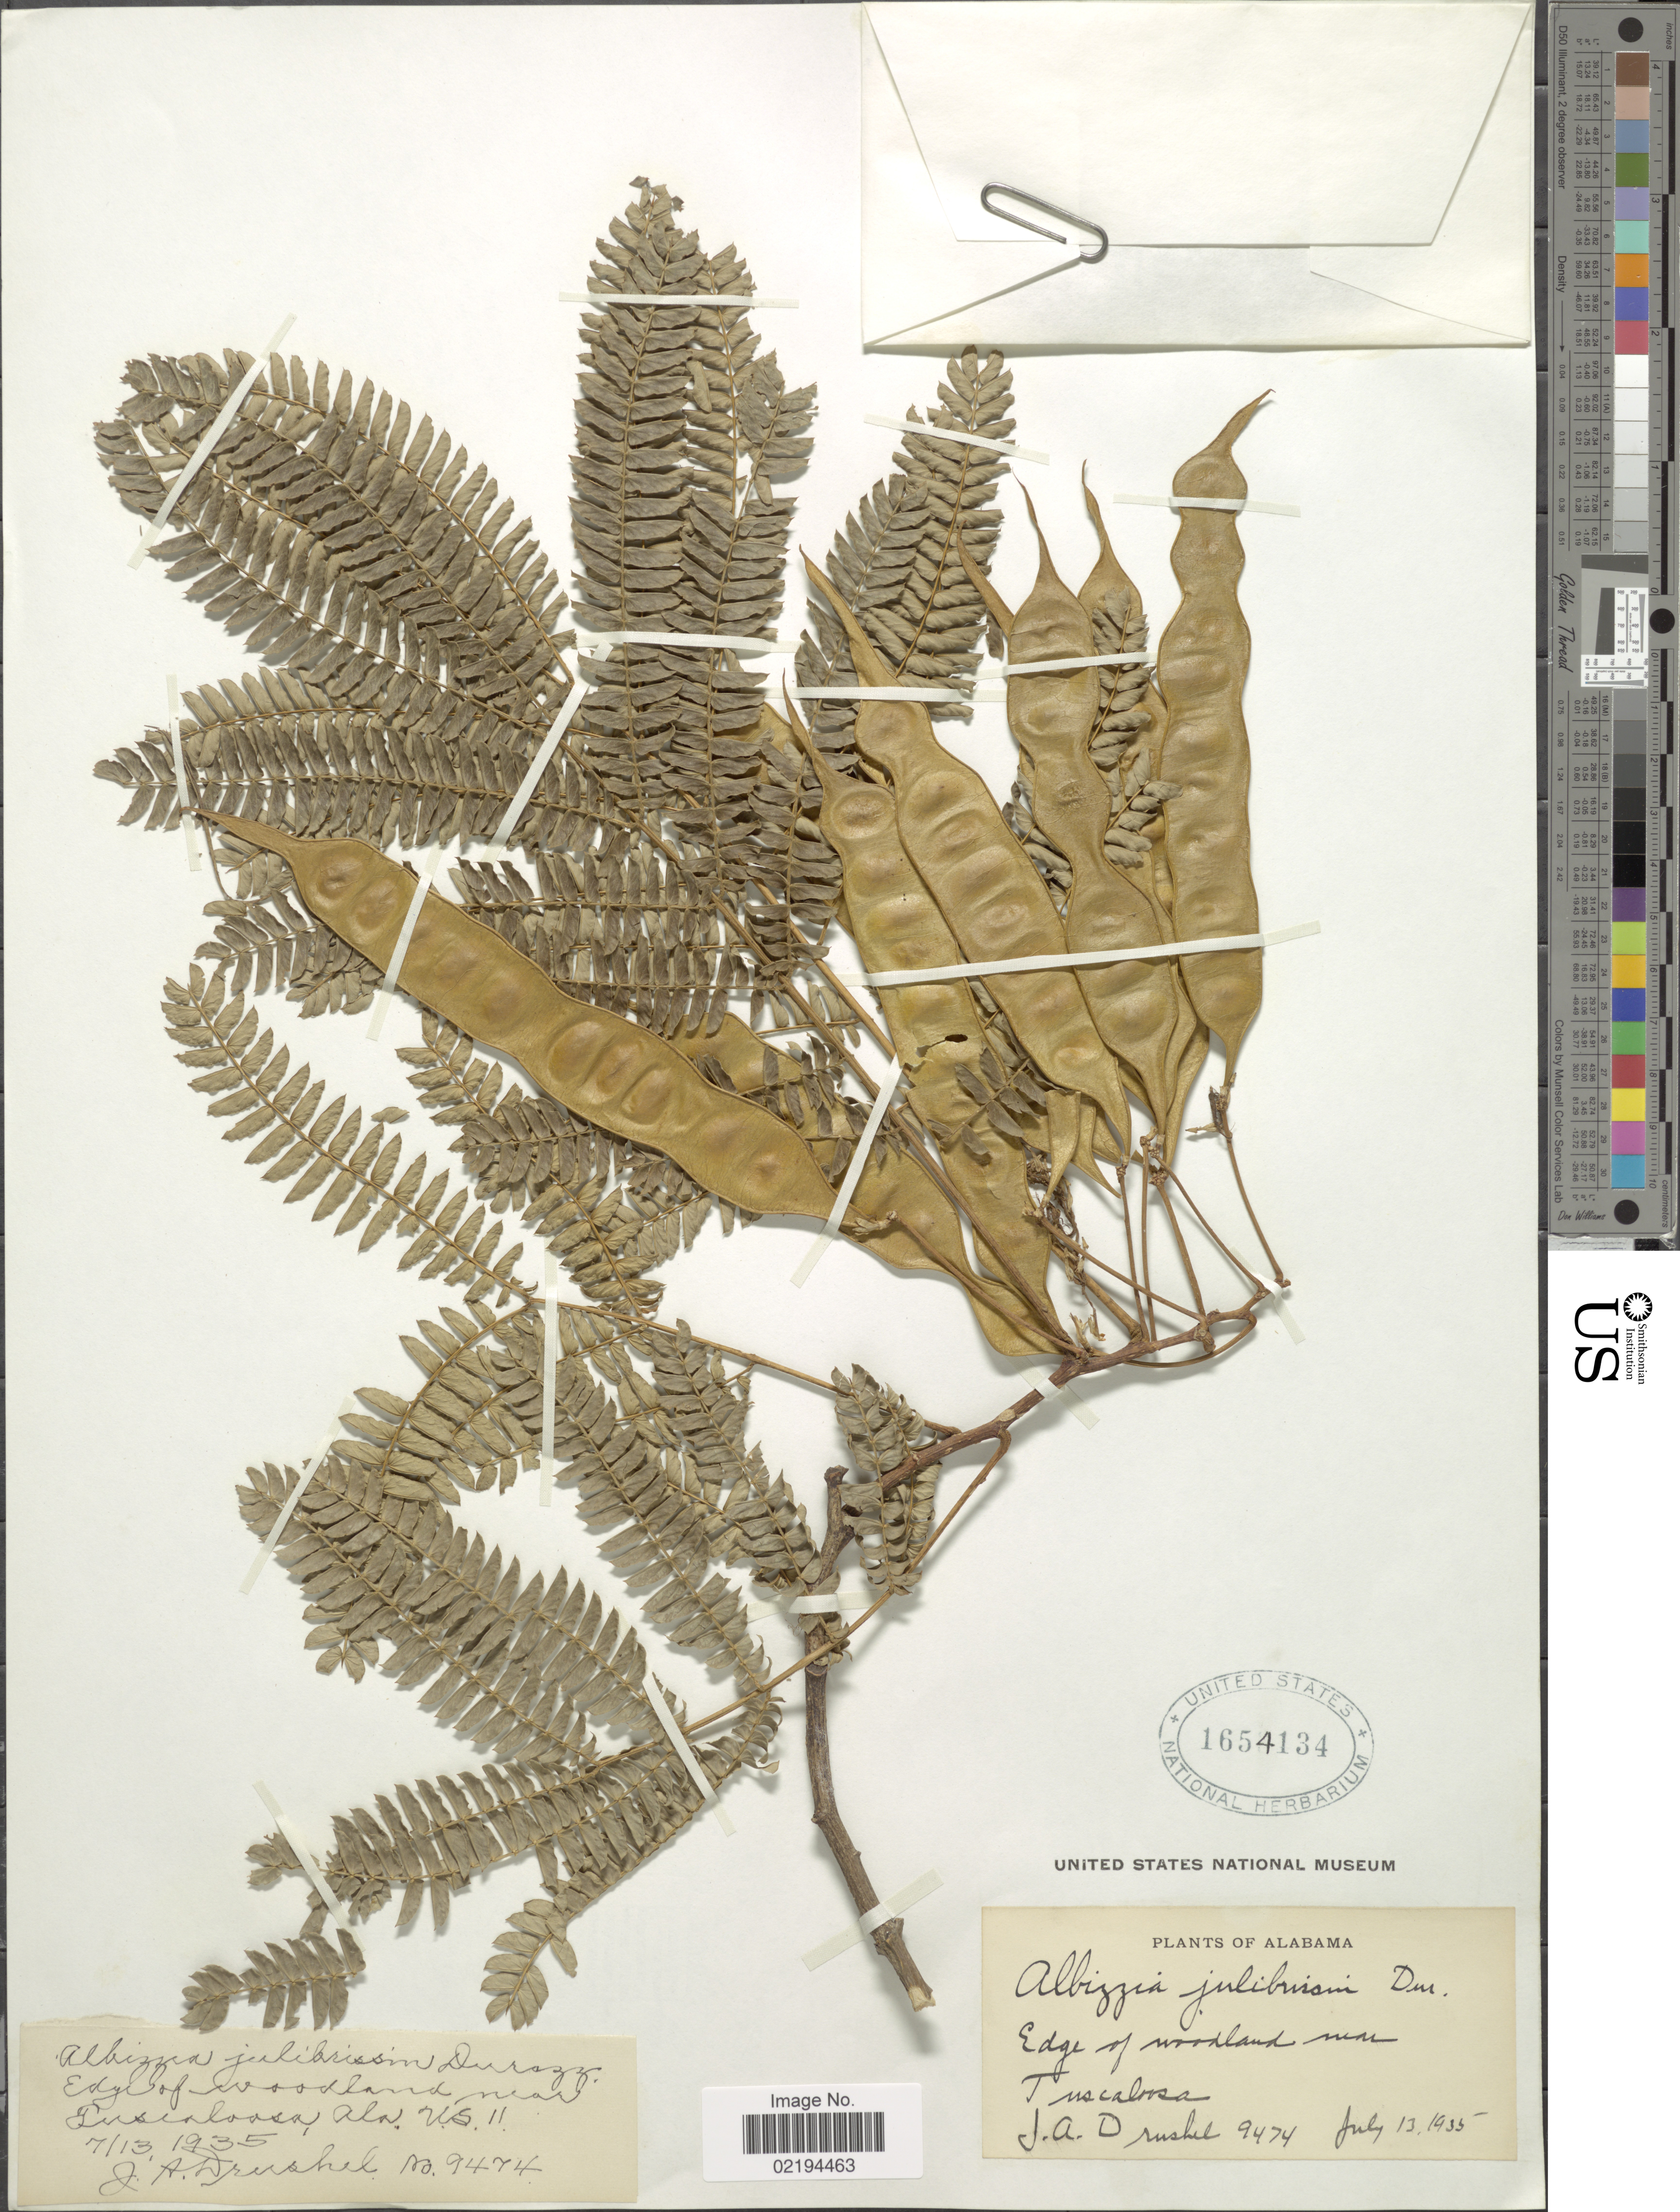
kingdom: Plantae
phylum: Tracheophyta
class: Magnoliopsida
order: Fabales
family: Fabaceae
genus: Albizia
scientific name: Albizia julibrissin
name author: Durazz.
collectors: J. A. Drushel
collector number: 9474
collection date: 1935-07-13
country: United States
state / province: Alabama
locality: Edge of woodland near Tuscaloosa.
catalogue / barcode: US 1654134